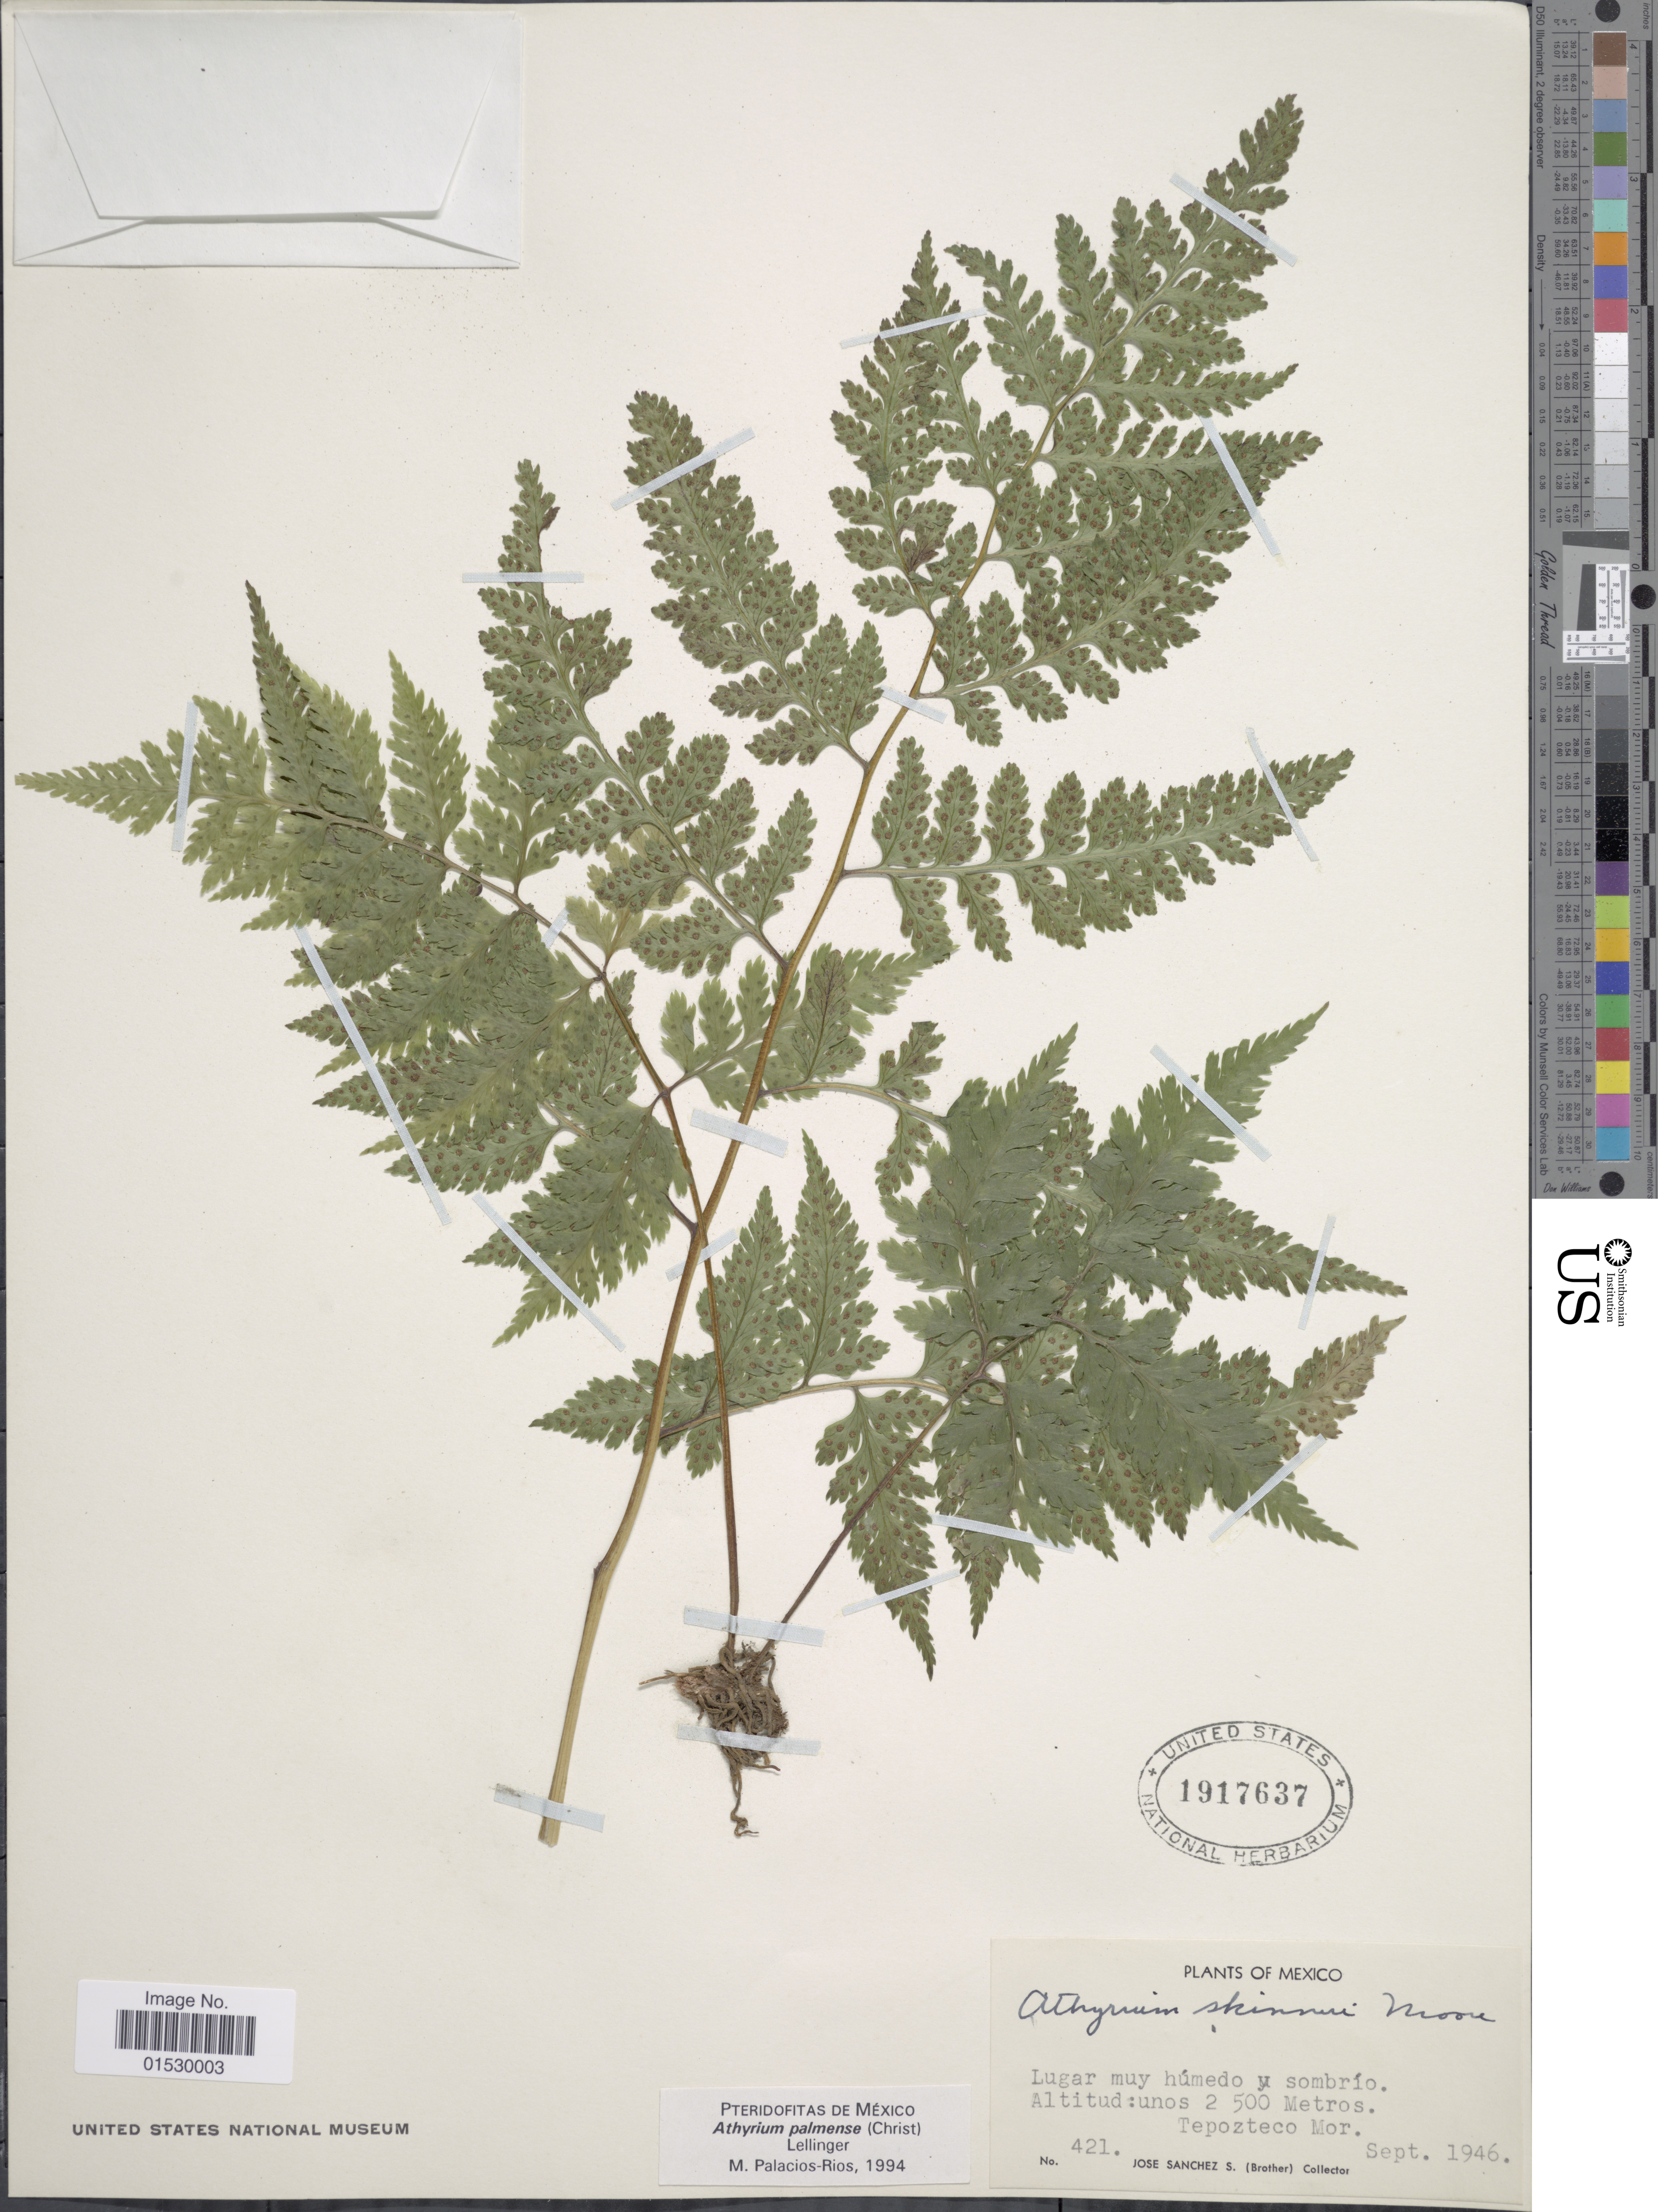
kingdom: Plantae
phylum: Tracheophyta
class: Polypodiopsida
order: Polypodiales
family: Athyriaceae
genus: Athyrium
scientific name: Athyrium palmense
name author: (Christ) Lellinger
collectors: J. Sanchez S.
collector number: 421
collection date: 1946-09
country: Mexico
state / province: Morelos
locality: Lugar muy humedo y sombrio, Tepozteco Mor.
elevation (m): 2500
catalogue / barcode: US 1917637